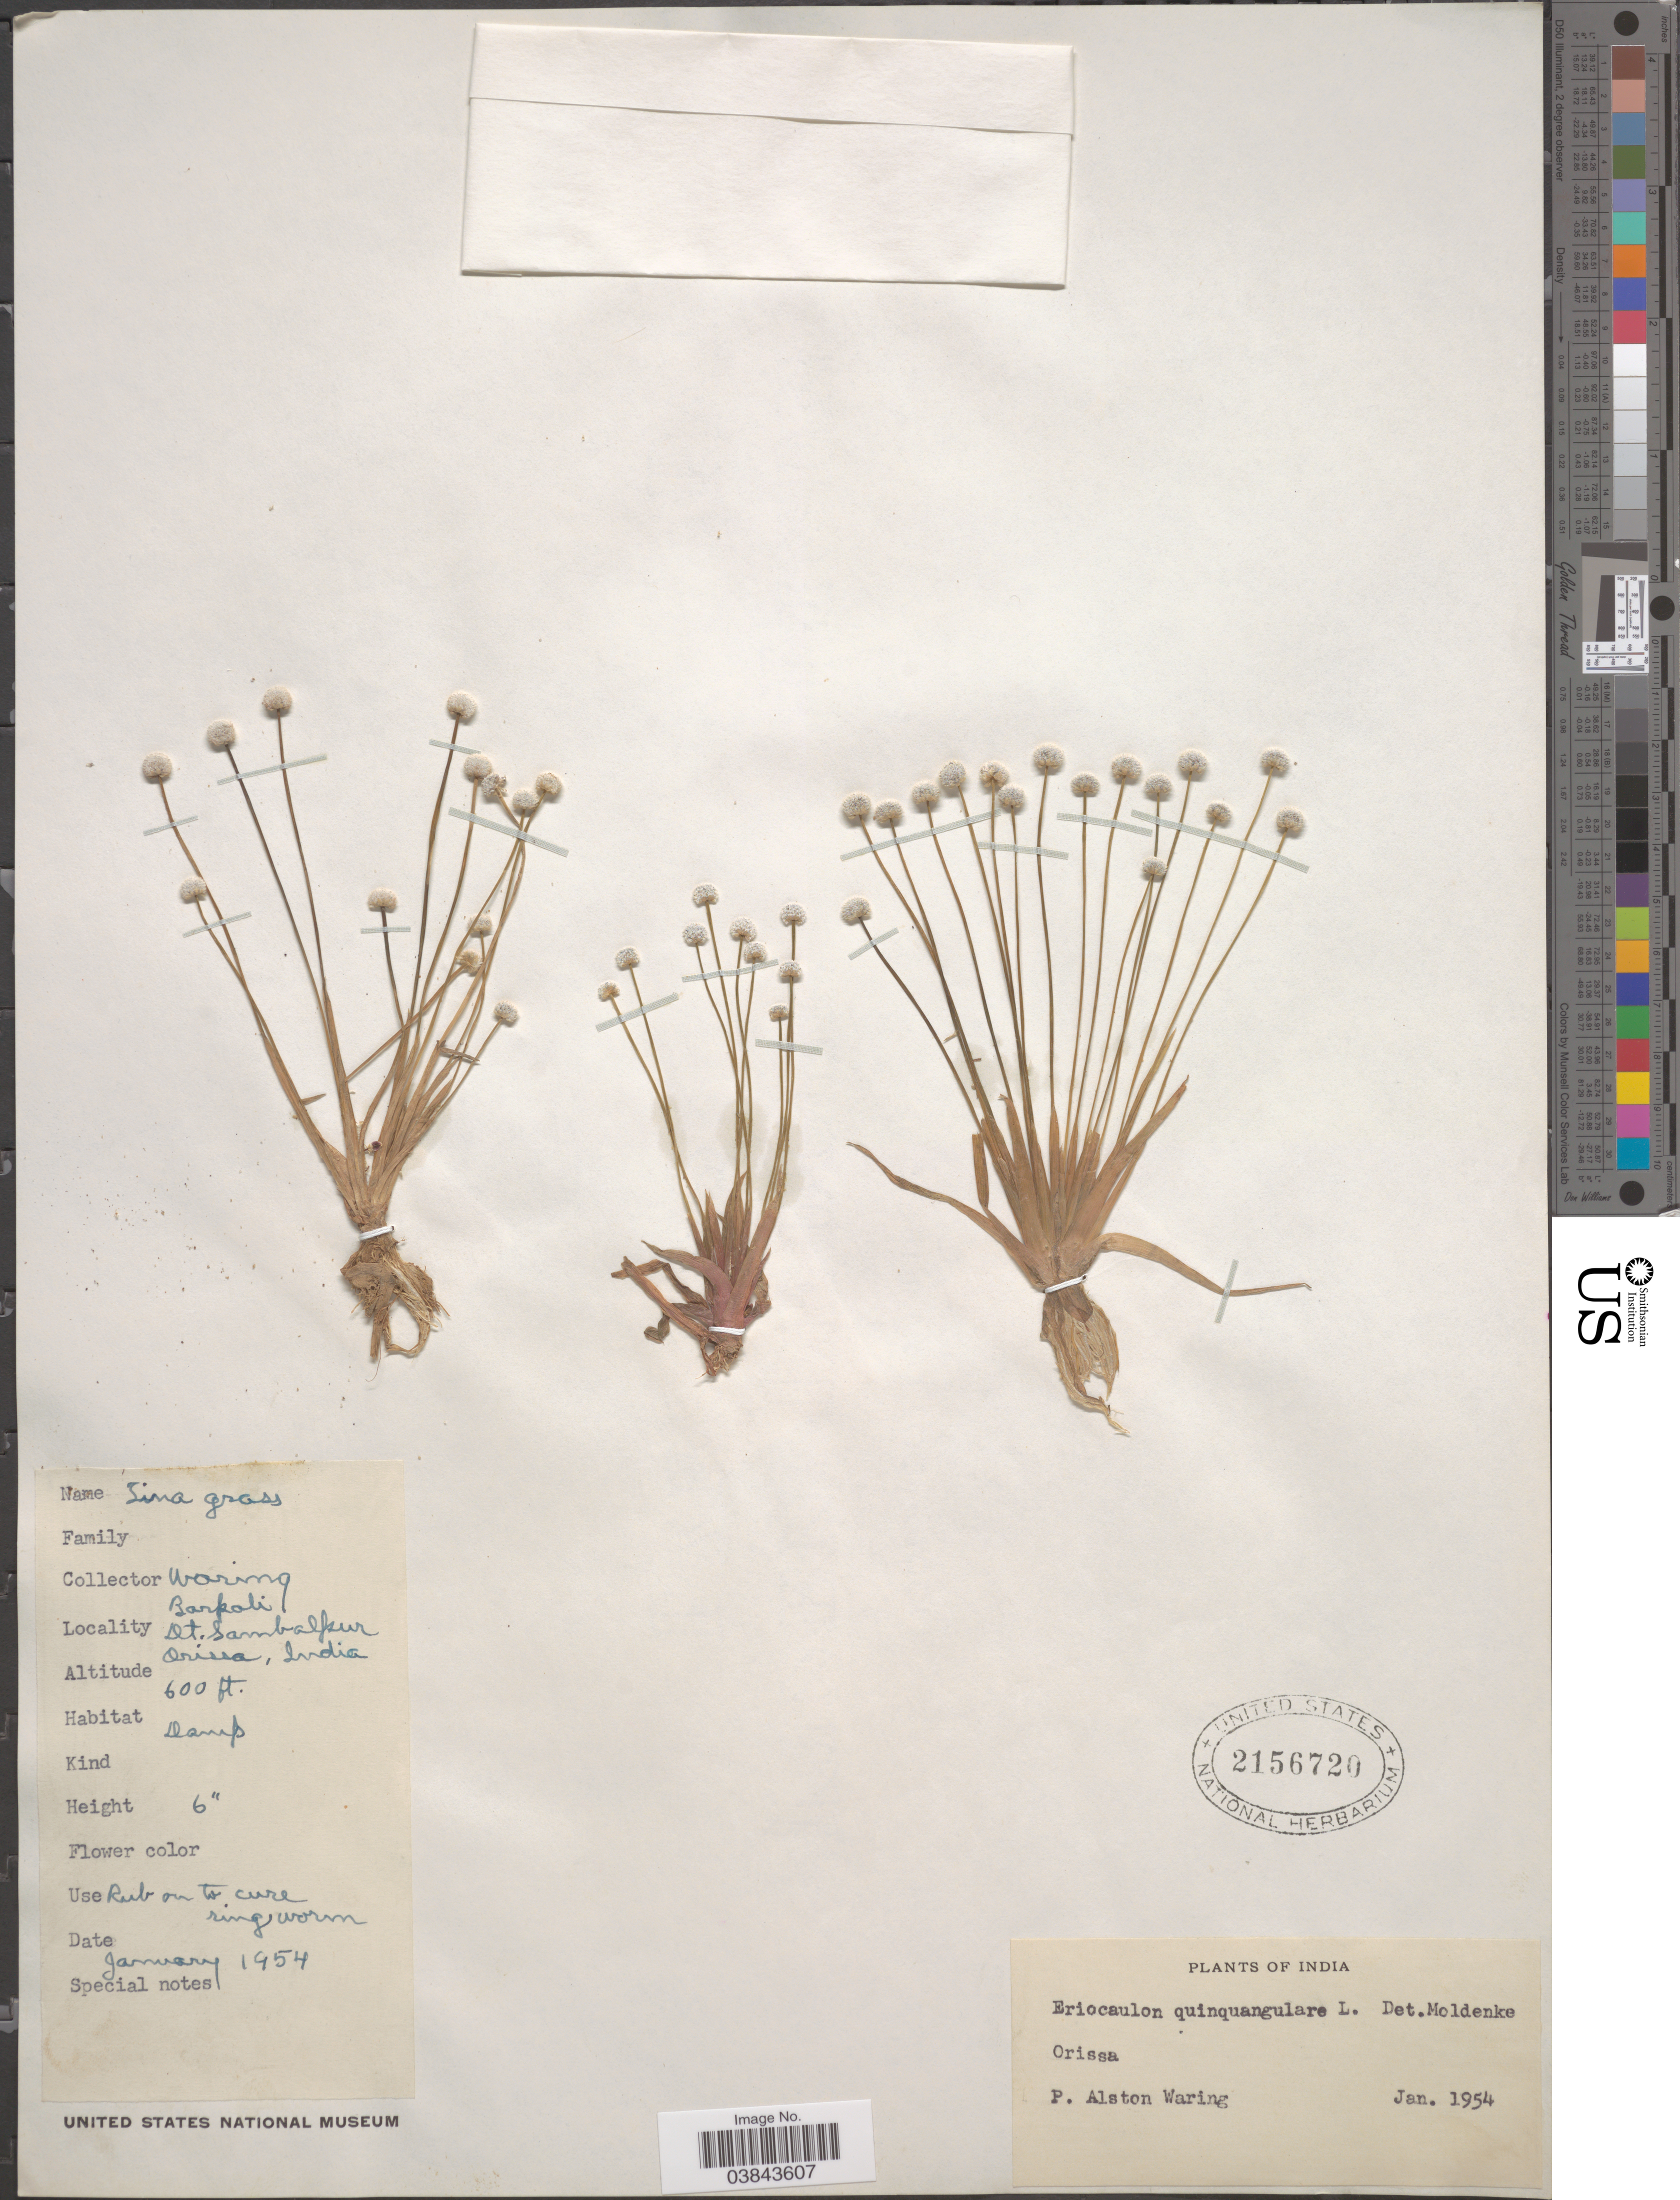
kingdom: Plantae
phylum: Tracheophyta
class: Liliopsida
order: Poales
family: Eriocaulaceae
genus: Eriocaulon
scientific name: Eriocaulon quinquangulare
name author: L.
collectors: P. Waring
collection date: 1954-01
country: India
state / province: Orissa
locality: Barkali [unsure placement]. Dt. Sambalpur.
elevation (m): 183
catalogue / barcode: US 2156720